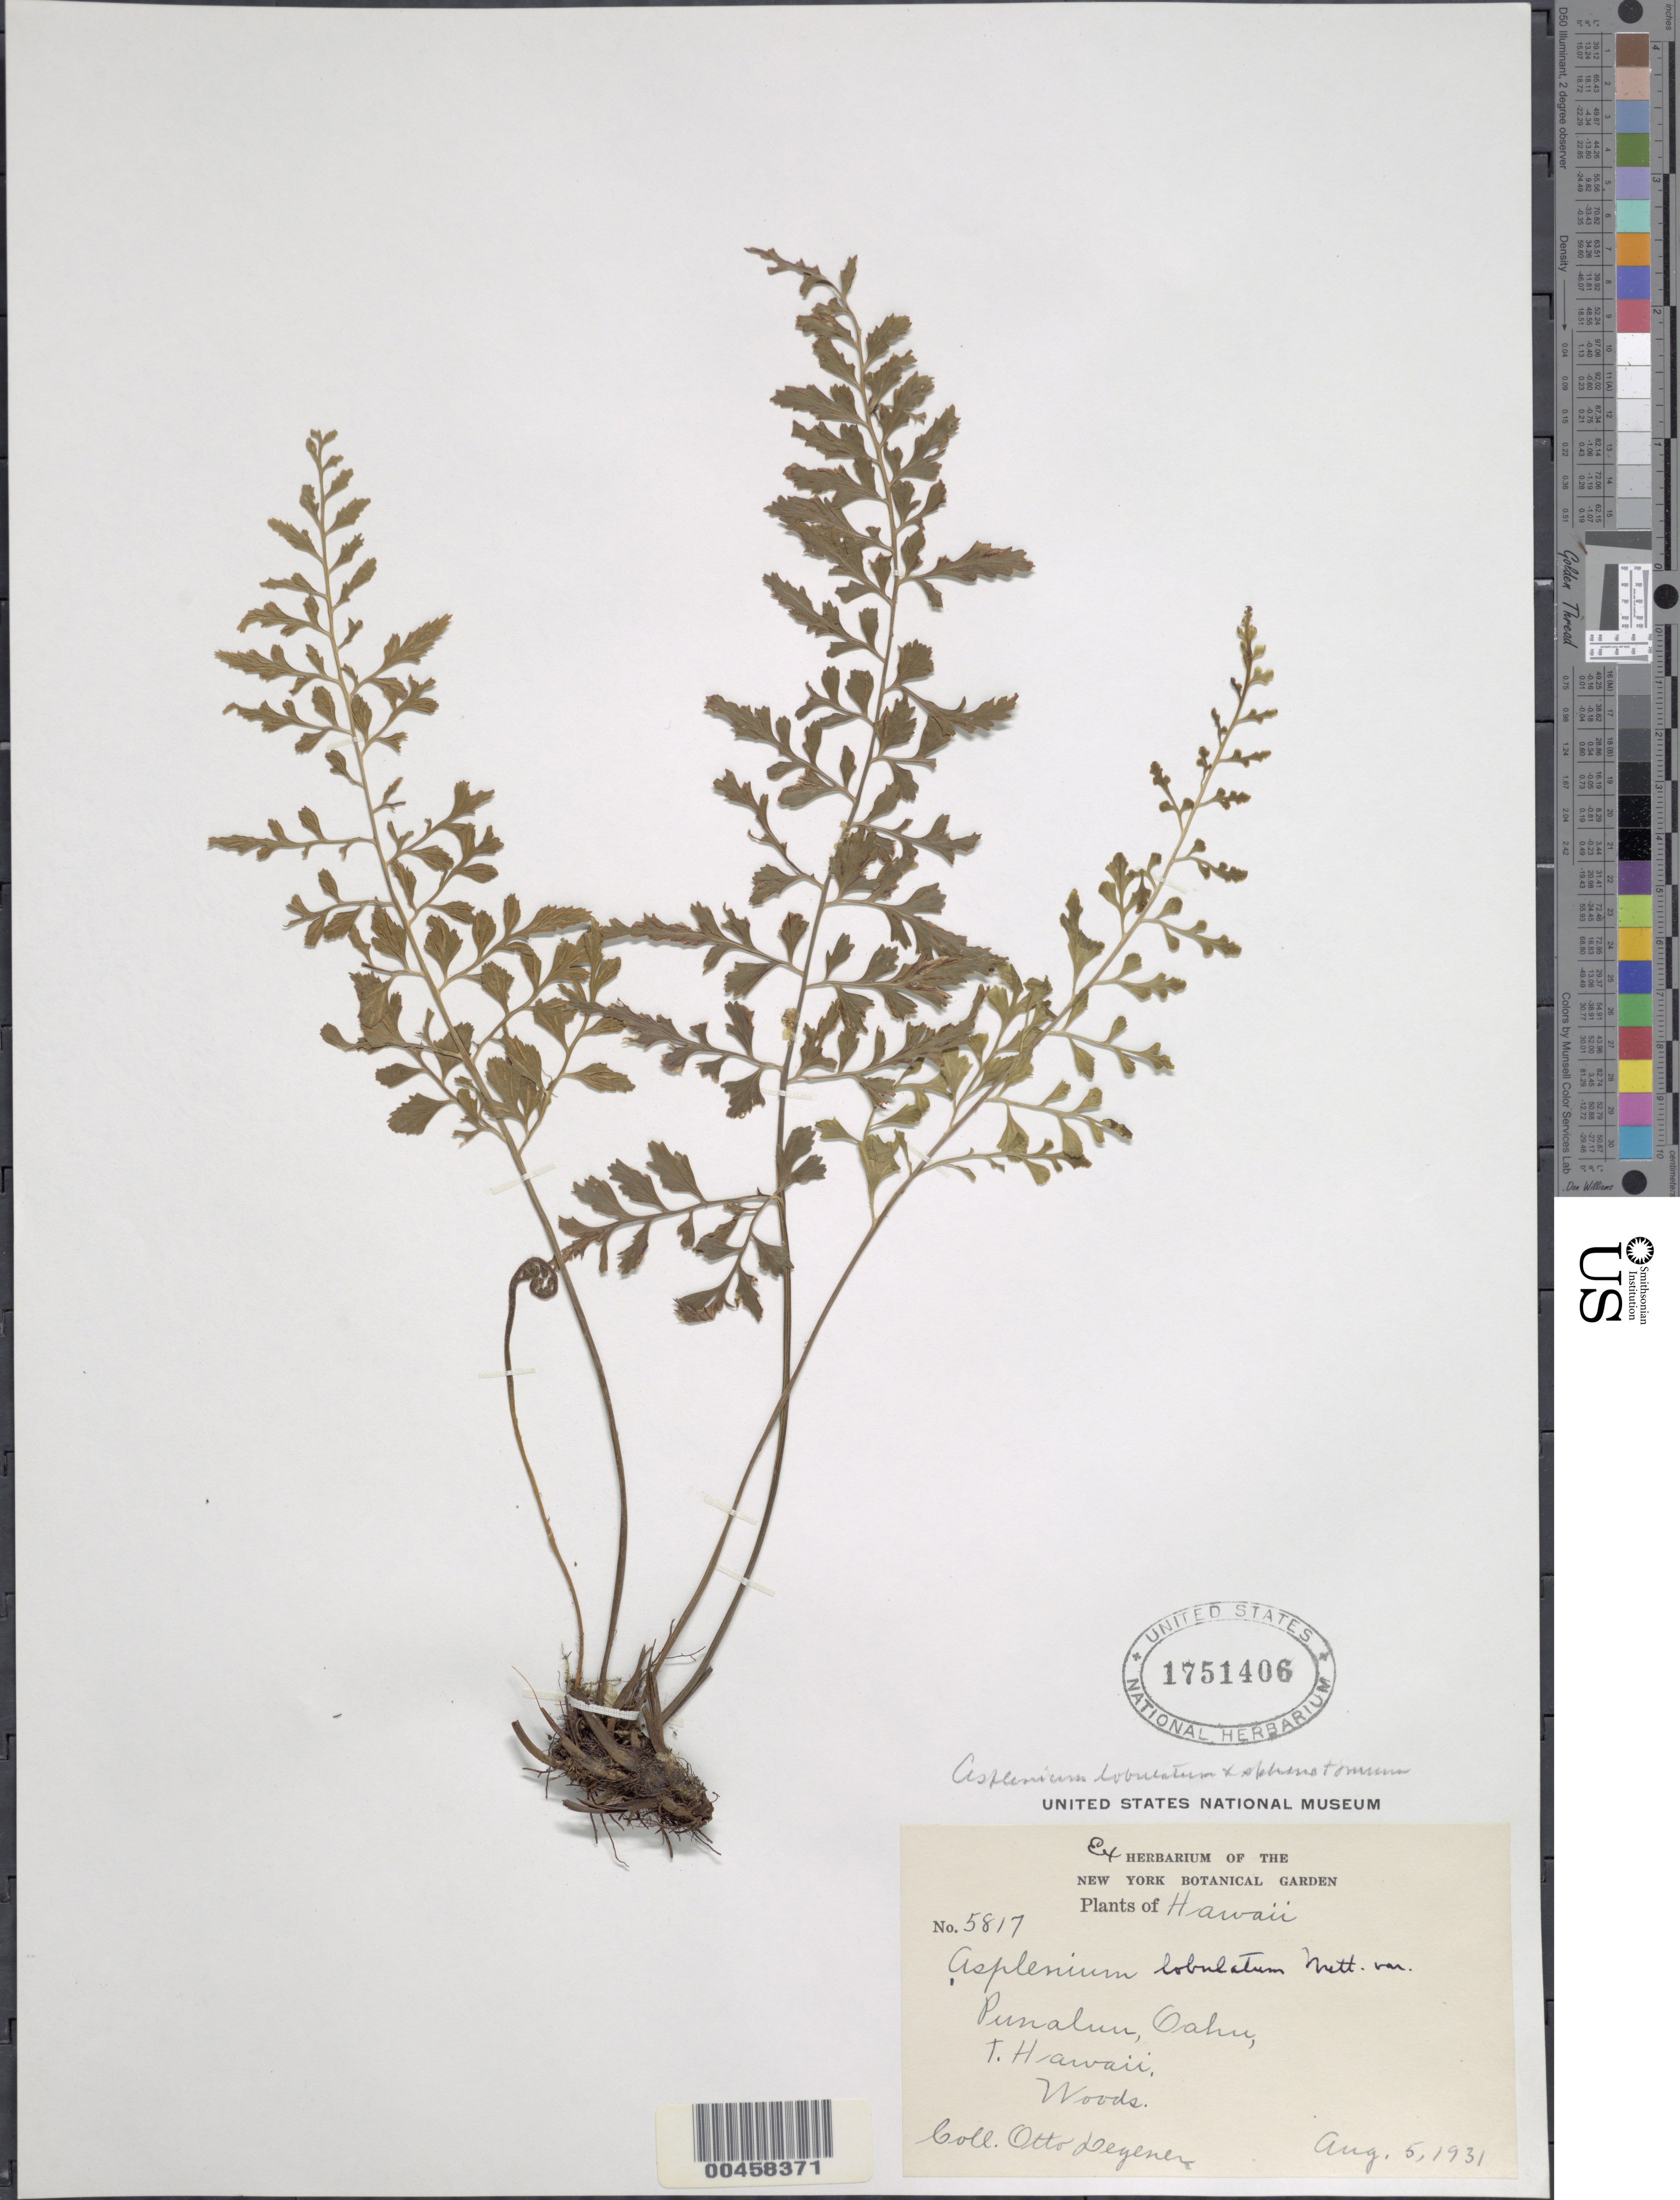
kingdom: Plantae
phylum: Tracheophyta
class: Polypodiopsida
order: Polypodiales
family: Aspleniaceae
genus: Asplenium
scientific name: Asplenium lobulatum x A. sphenotomum Hillebr.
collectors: O. Degener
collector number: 5817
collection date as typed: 5 Aug 1931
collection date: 1931-08-05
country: United States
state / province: Hawaii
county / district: Honolulu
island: Oahu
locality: Puanluu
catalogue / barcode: US 1751406